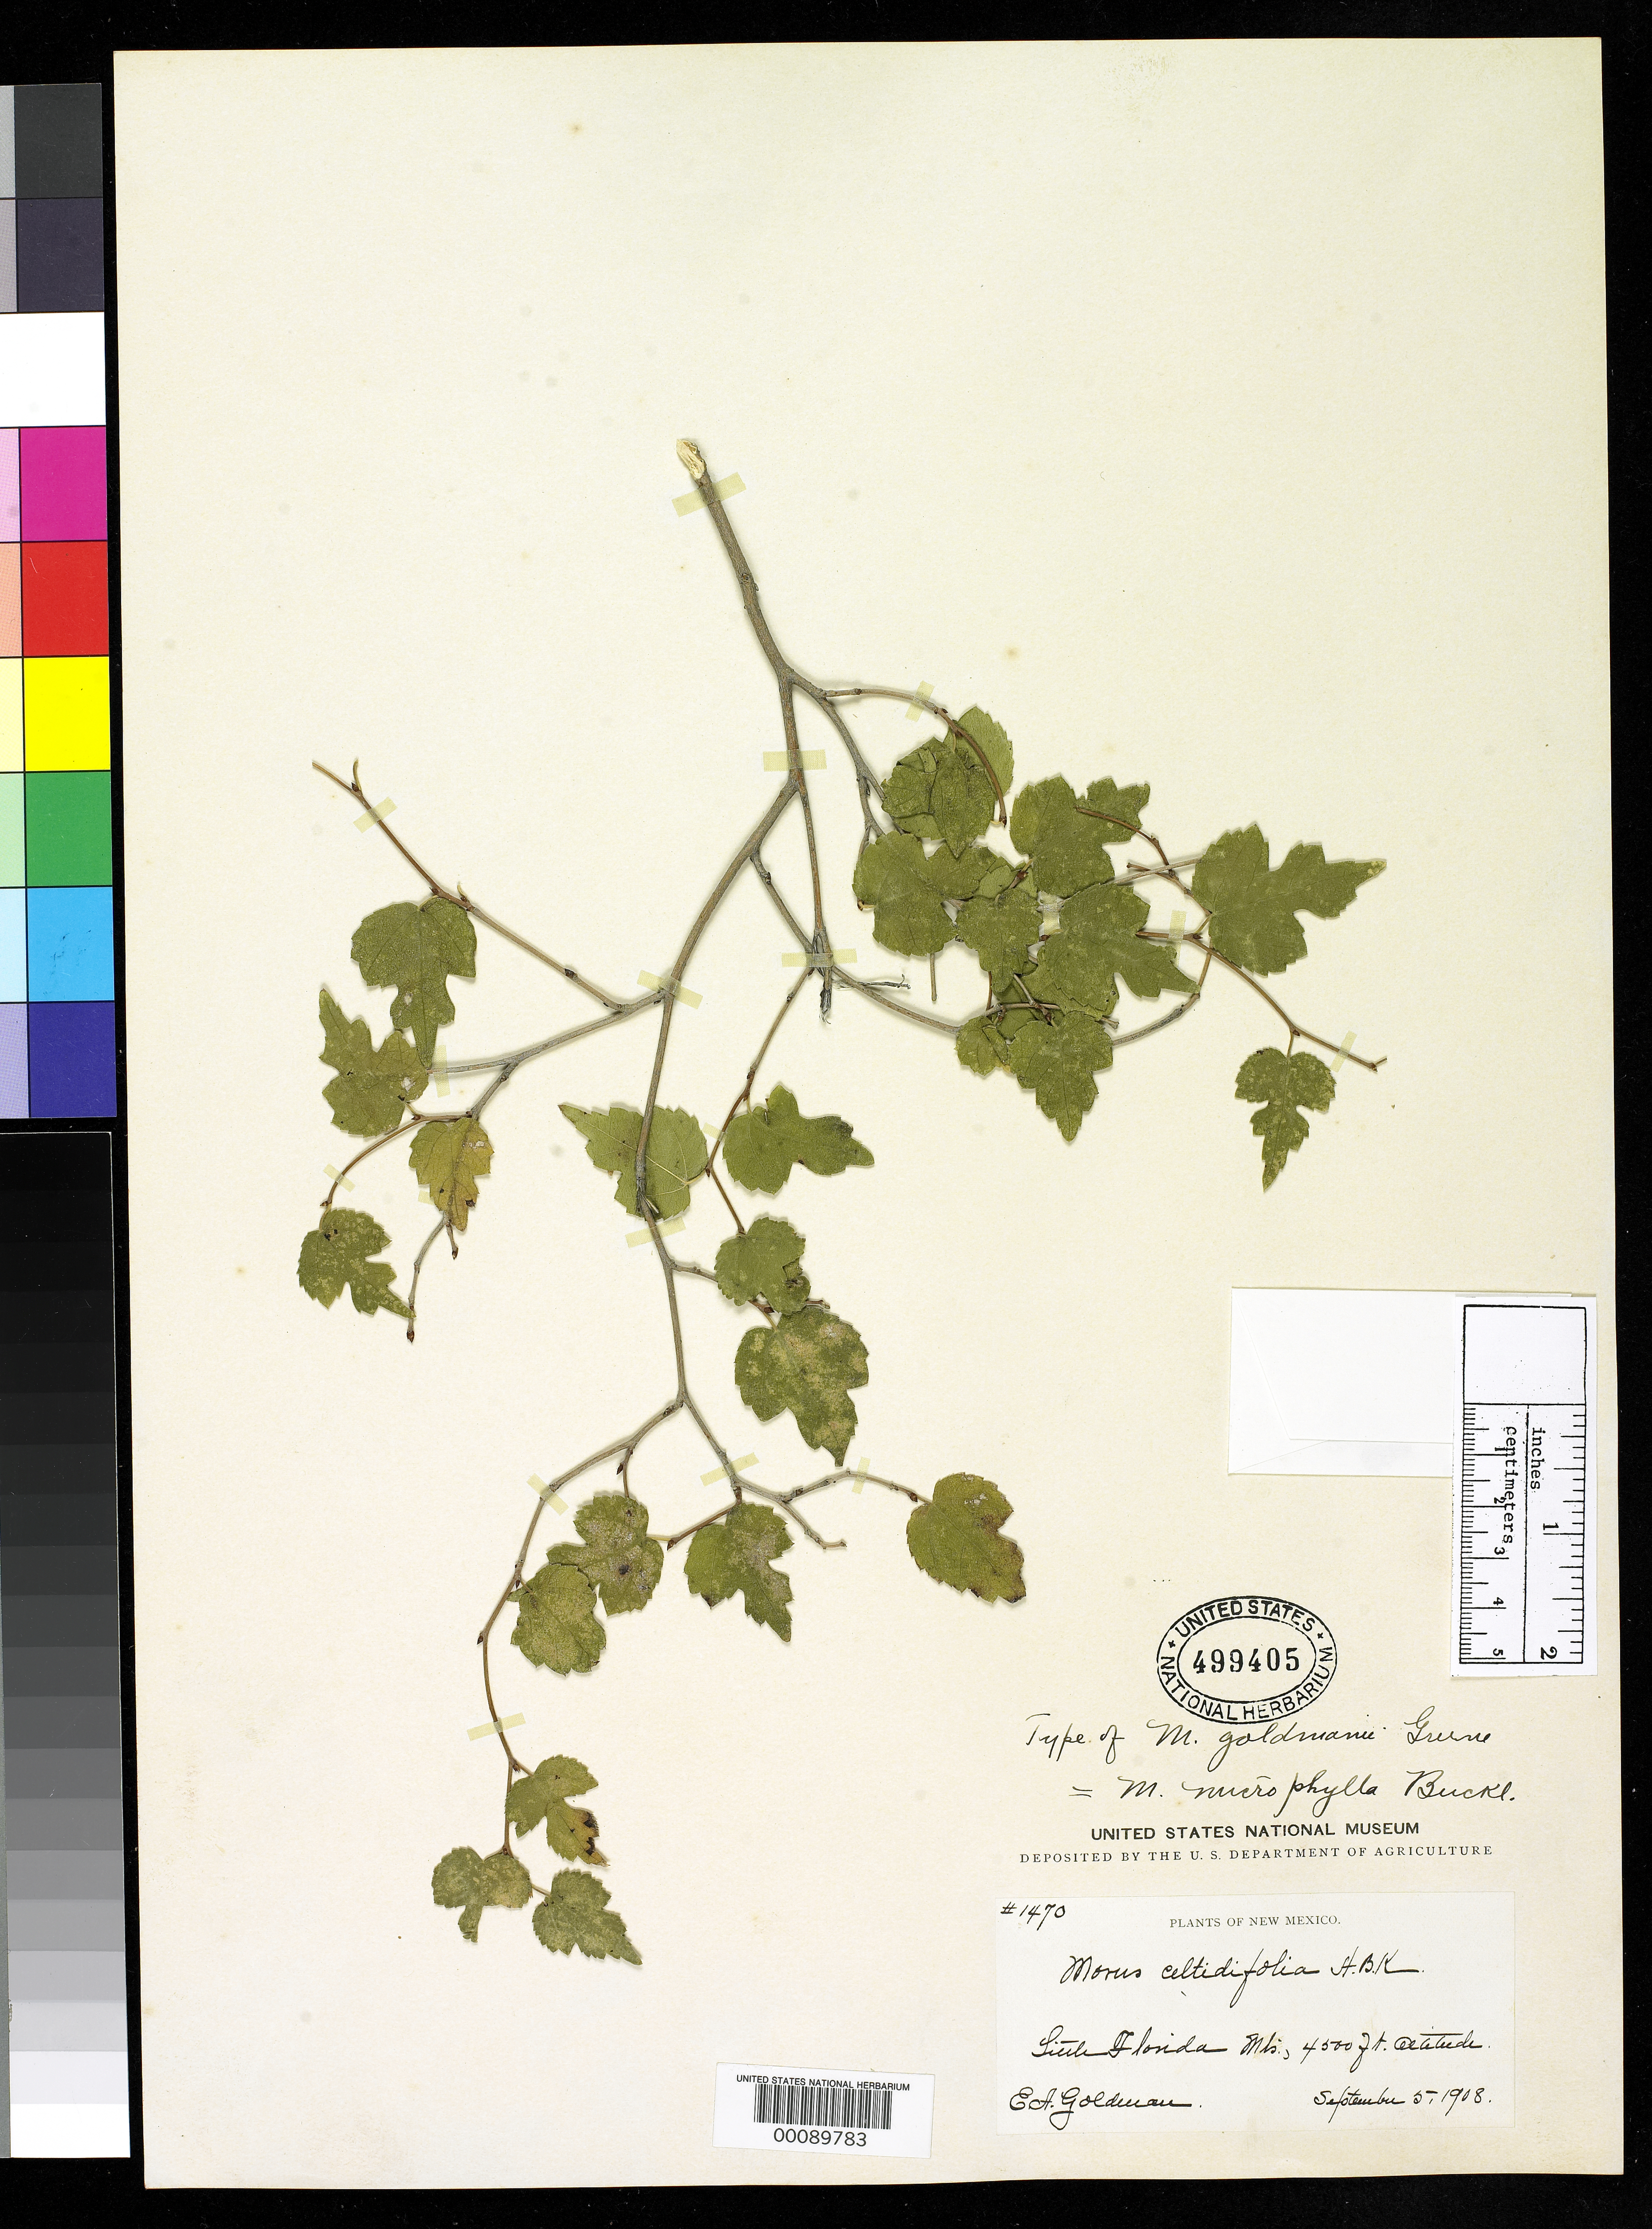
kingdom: Plantae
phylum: Tracheophyta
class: Magnoliopsida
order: Rosales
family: Moraceae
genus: Morus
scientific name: Morus goldmanii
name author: Greene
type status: Holotype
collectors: E. A. Goldman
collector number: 1470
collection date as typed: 05 Sep 1908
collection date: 1908-09-05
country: United States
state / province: New Mexico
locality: Little Florida Mountains.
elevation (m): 1372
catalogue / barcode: US 499405